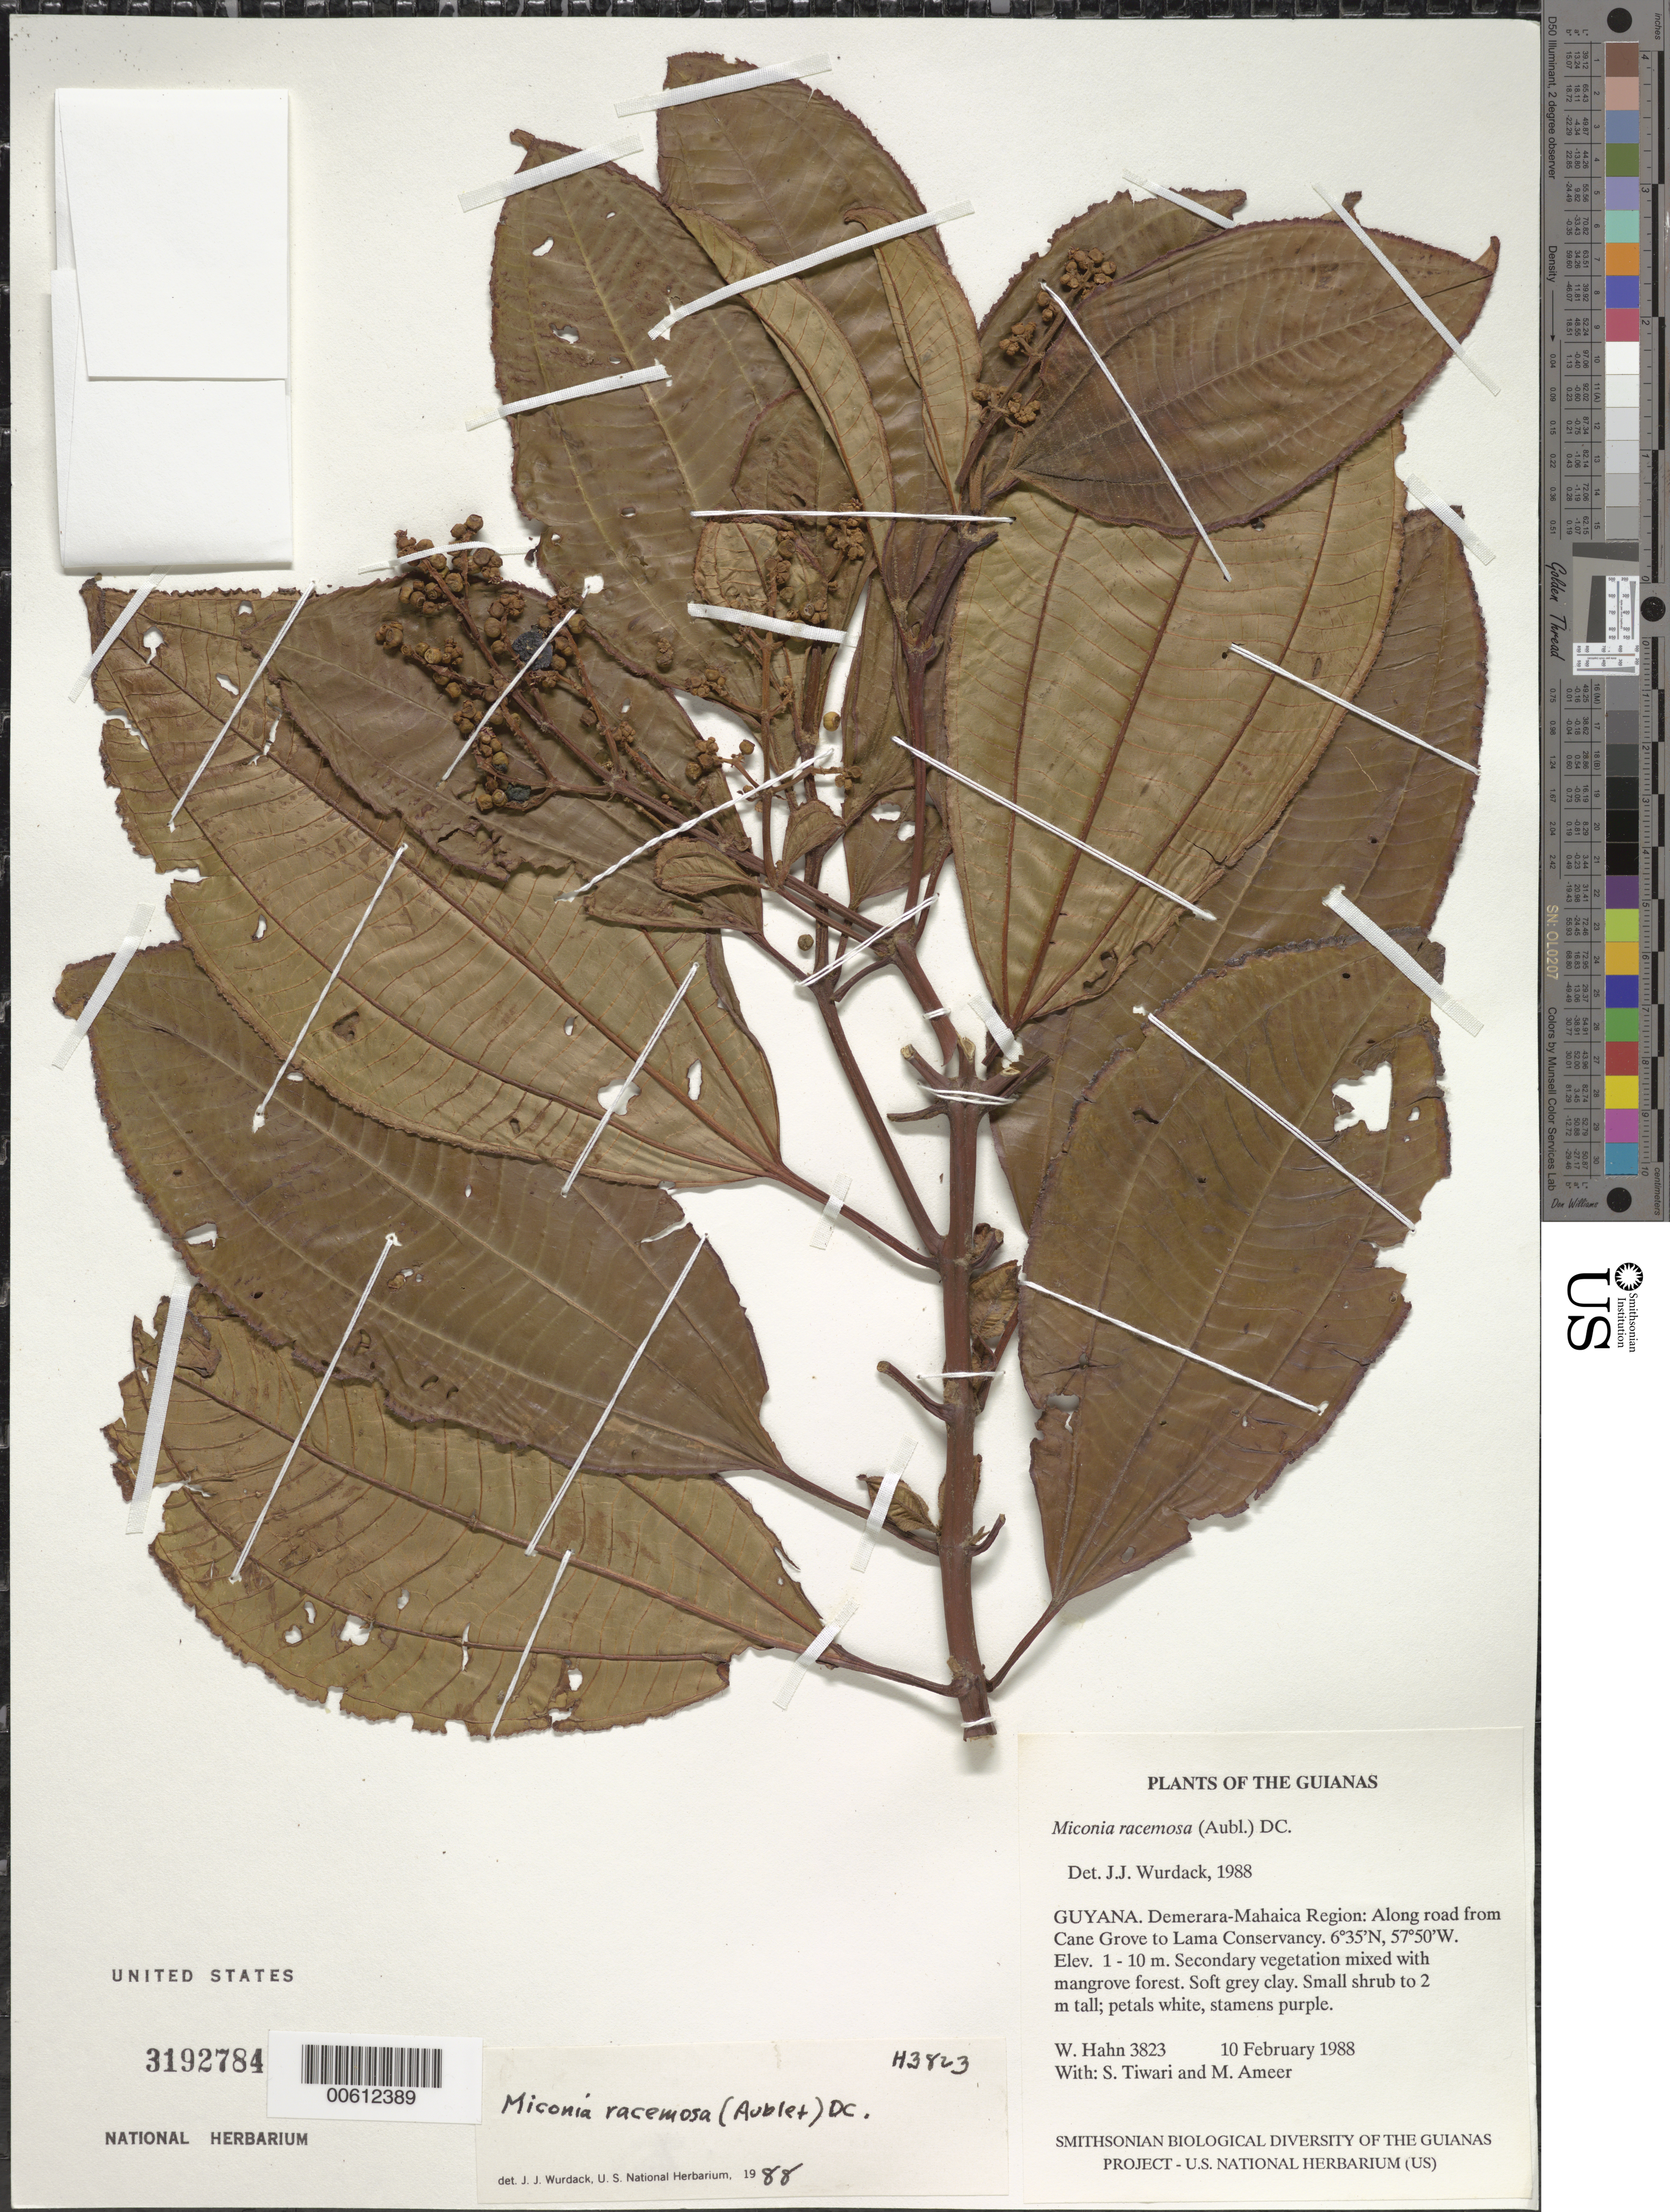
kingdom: Plantae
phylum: Tracheophyta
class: Magnoliopsida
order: Myrtales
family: Melastomataceae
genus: Miconia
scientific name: Miconia racemosa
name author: (Aubl.) DC.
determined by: Wurdack, John J., (US), US (UNITED STATES)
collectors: W. Hahn, S. Tiwari & M. Ameer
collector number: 3823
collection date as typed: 10 February 1988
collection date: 1988-02-10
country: Guyana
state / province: Demerara-Mahaica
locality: Along road from Cane Grove to Lama Conservancy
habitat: Secondary vegetation mixed with mangrove forest. Soft grey clay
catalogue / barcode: US 3192784